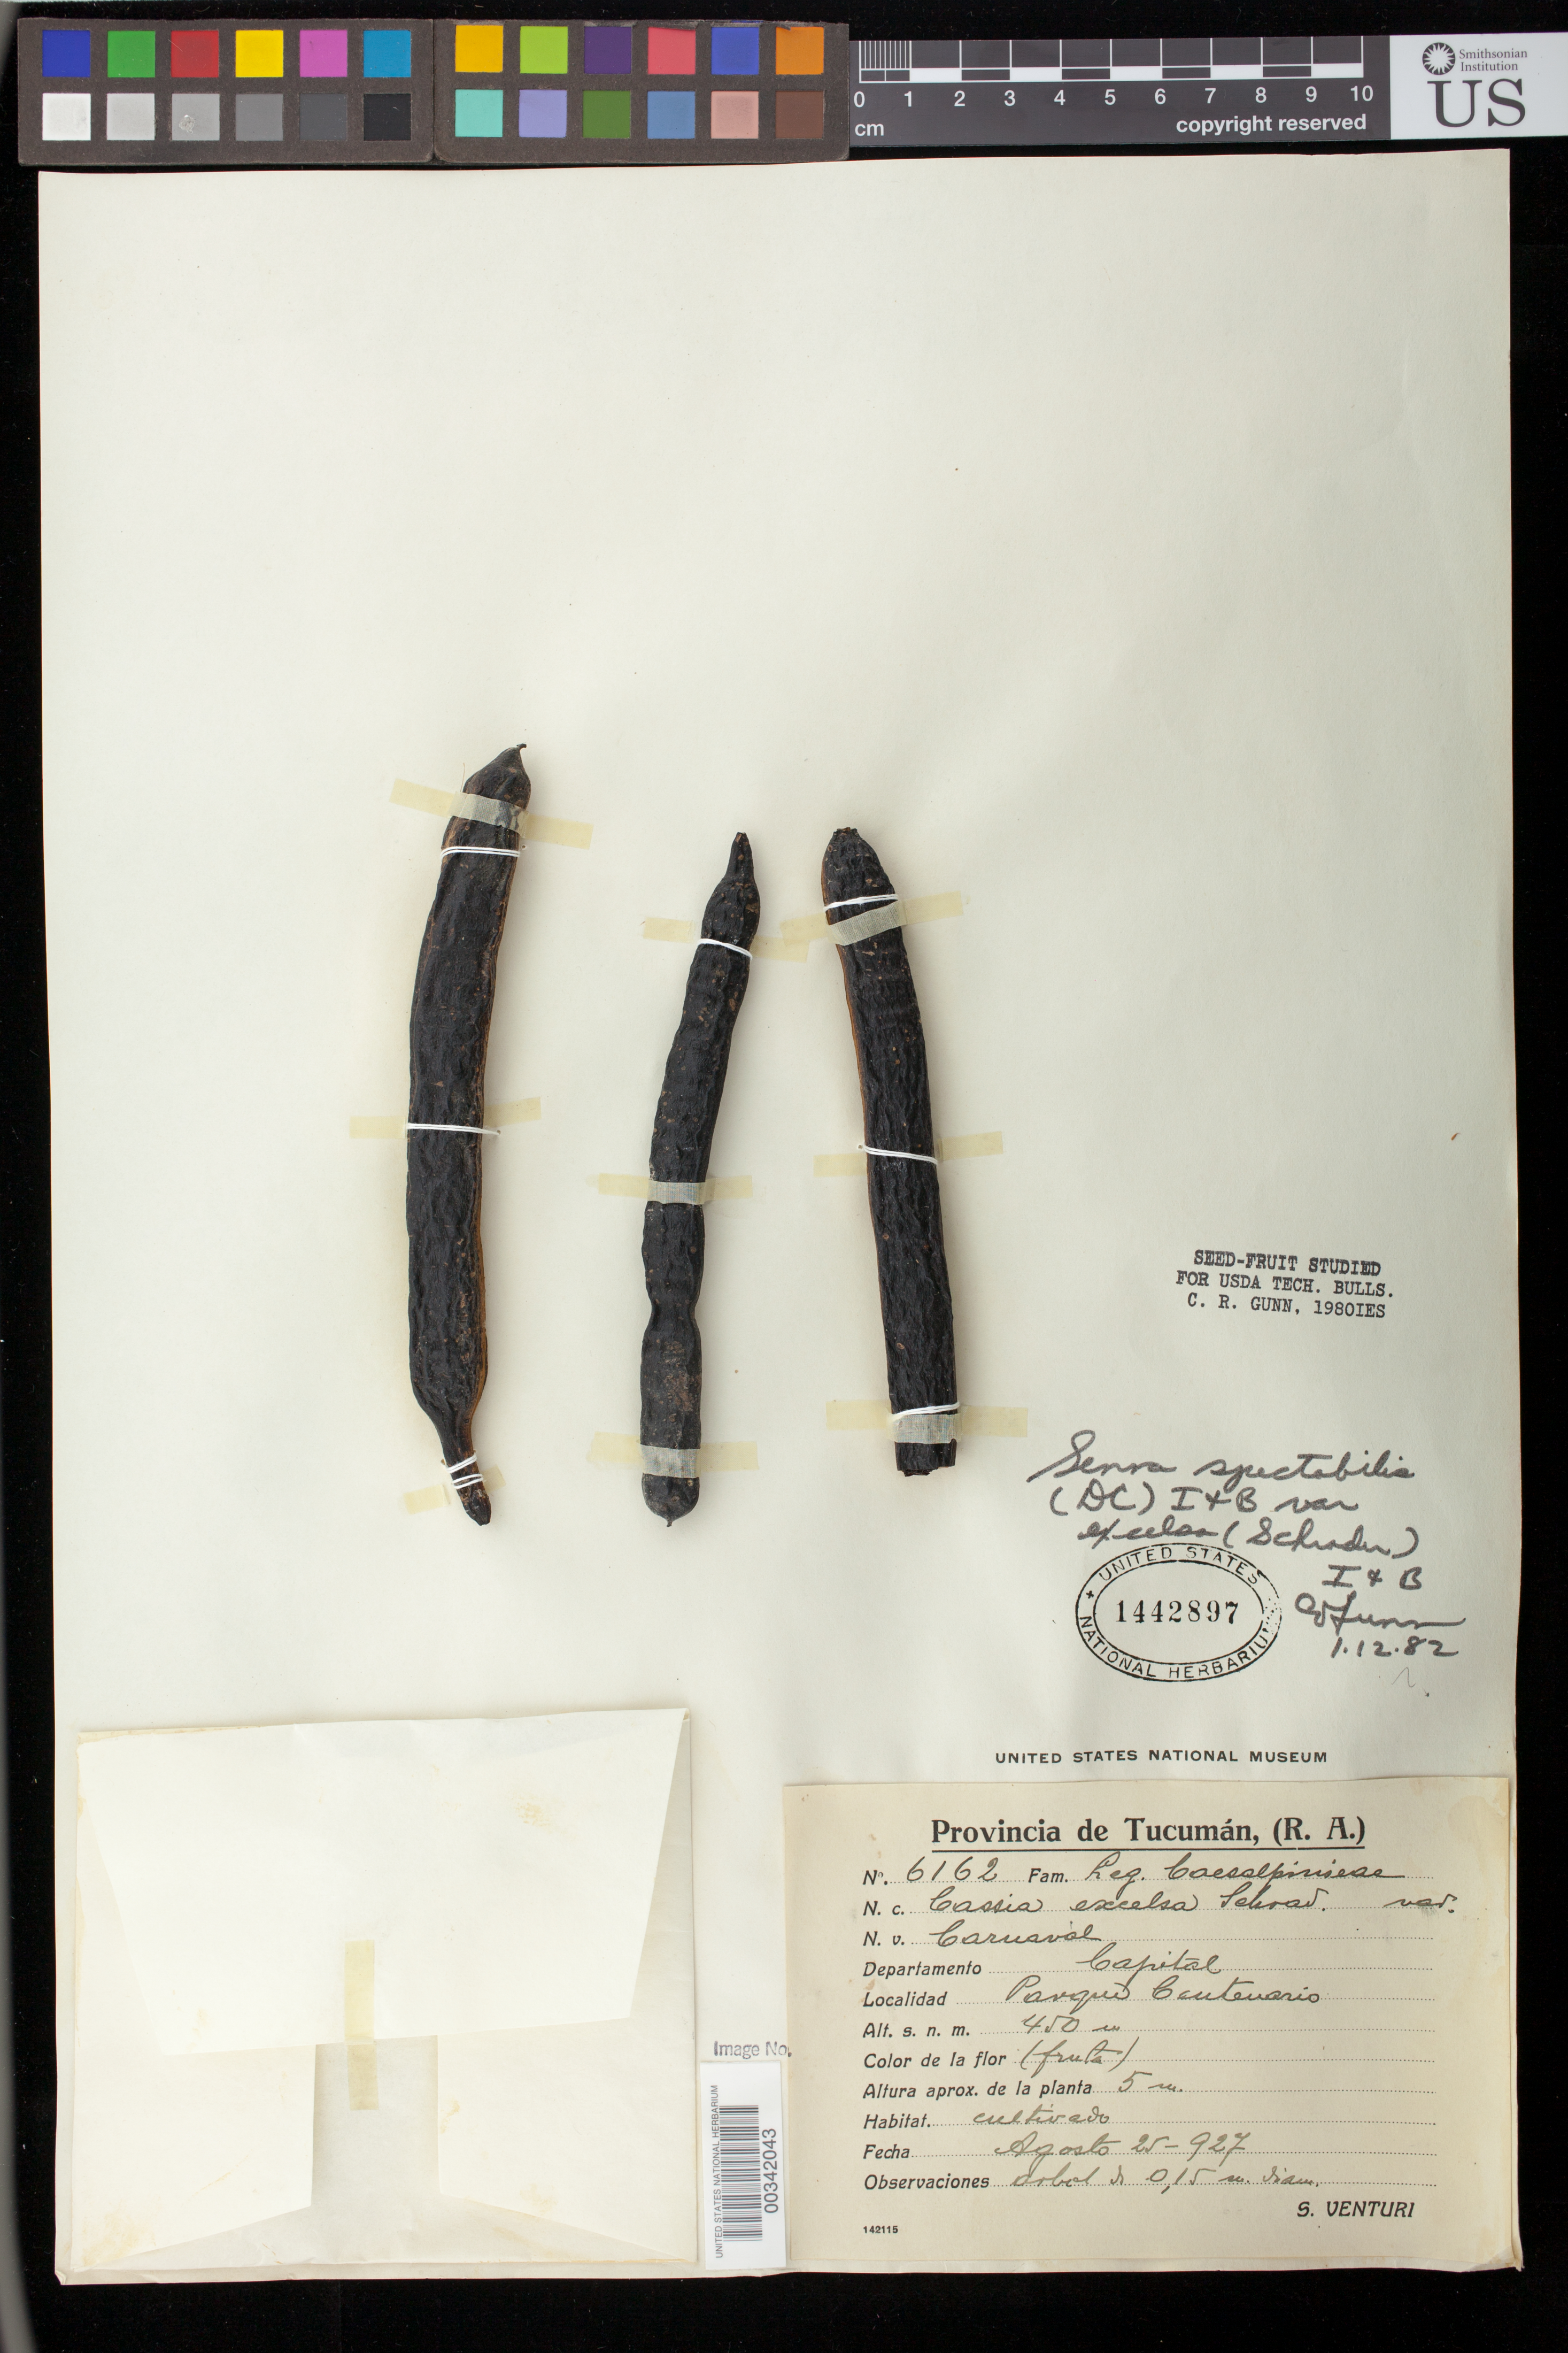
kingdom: Plantae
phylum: Tracheophyta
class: Magnoliopsida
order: Fabales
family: Fabaceae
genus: Senna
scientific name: Senna spectabilis var. excelsa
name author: (Schrad.) H.S. Irwin & Barneby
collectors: S. Venturi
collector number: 6162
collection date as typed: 25 Aug 1927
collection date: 1927-08-25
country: Argentina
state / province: Tucumán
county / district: Capital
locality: Parque Centenario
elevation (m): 450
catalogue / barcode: US 1442897